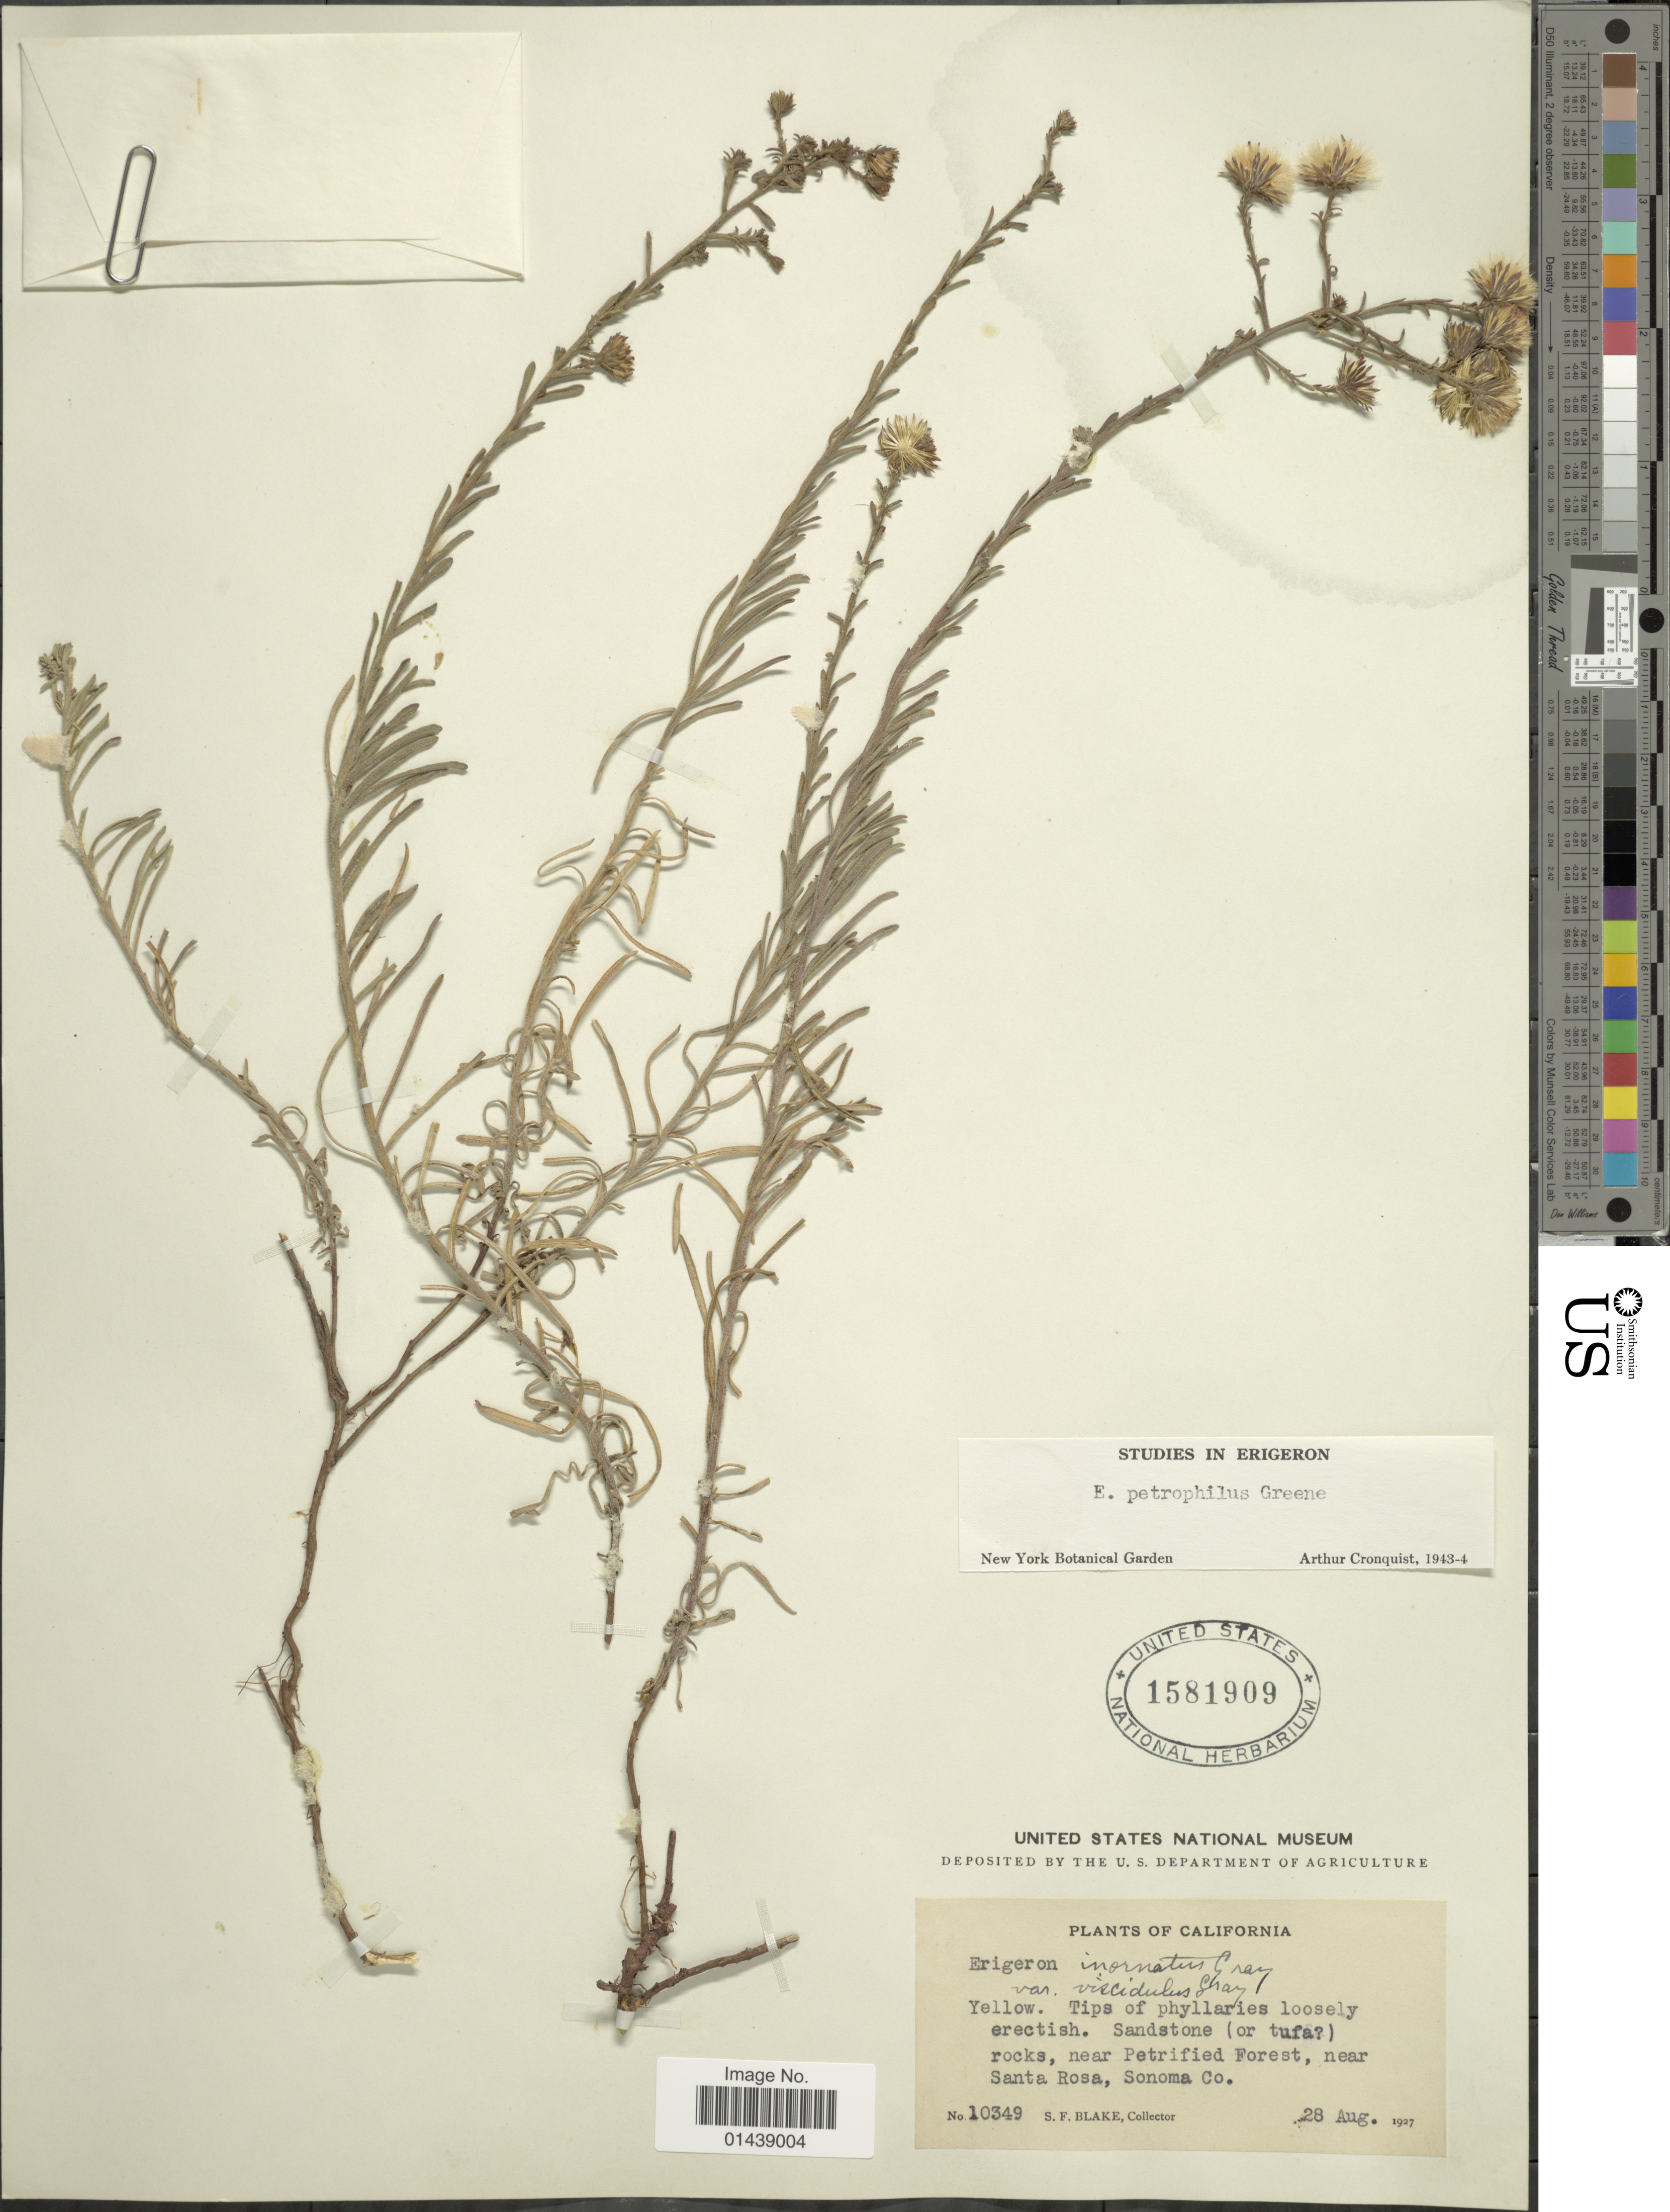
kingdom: Plantae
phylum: Tracheophyta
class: Magnoliopsida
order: Asterales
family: Asteraceae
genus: Erigeron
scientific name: Erigeron petrophilus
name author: Greene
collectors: S. Blake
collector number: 10349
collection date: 1927-08-28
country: United States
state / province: California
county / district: Sonoma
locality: Near Petrified Forest, near Santa Rosa, Sonoma Co.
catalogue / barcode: US 1581909